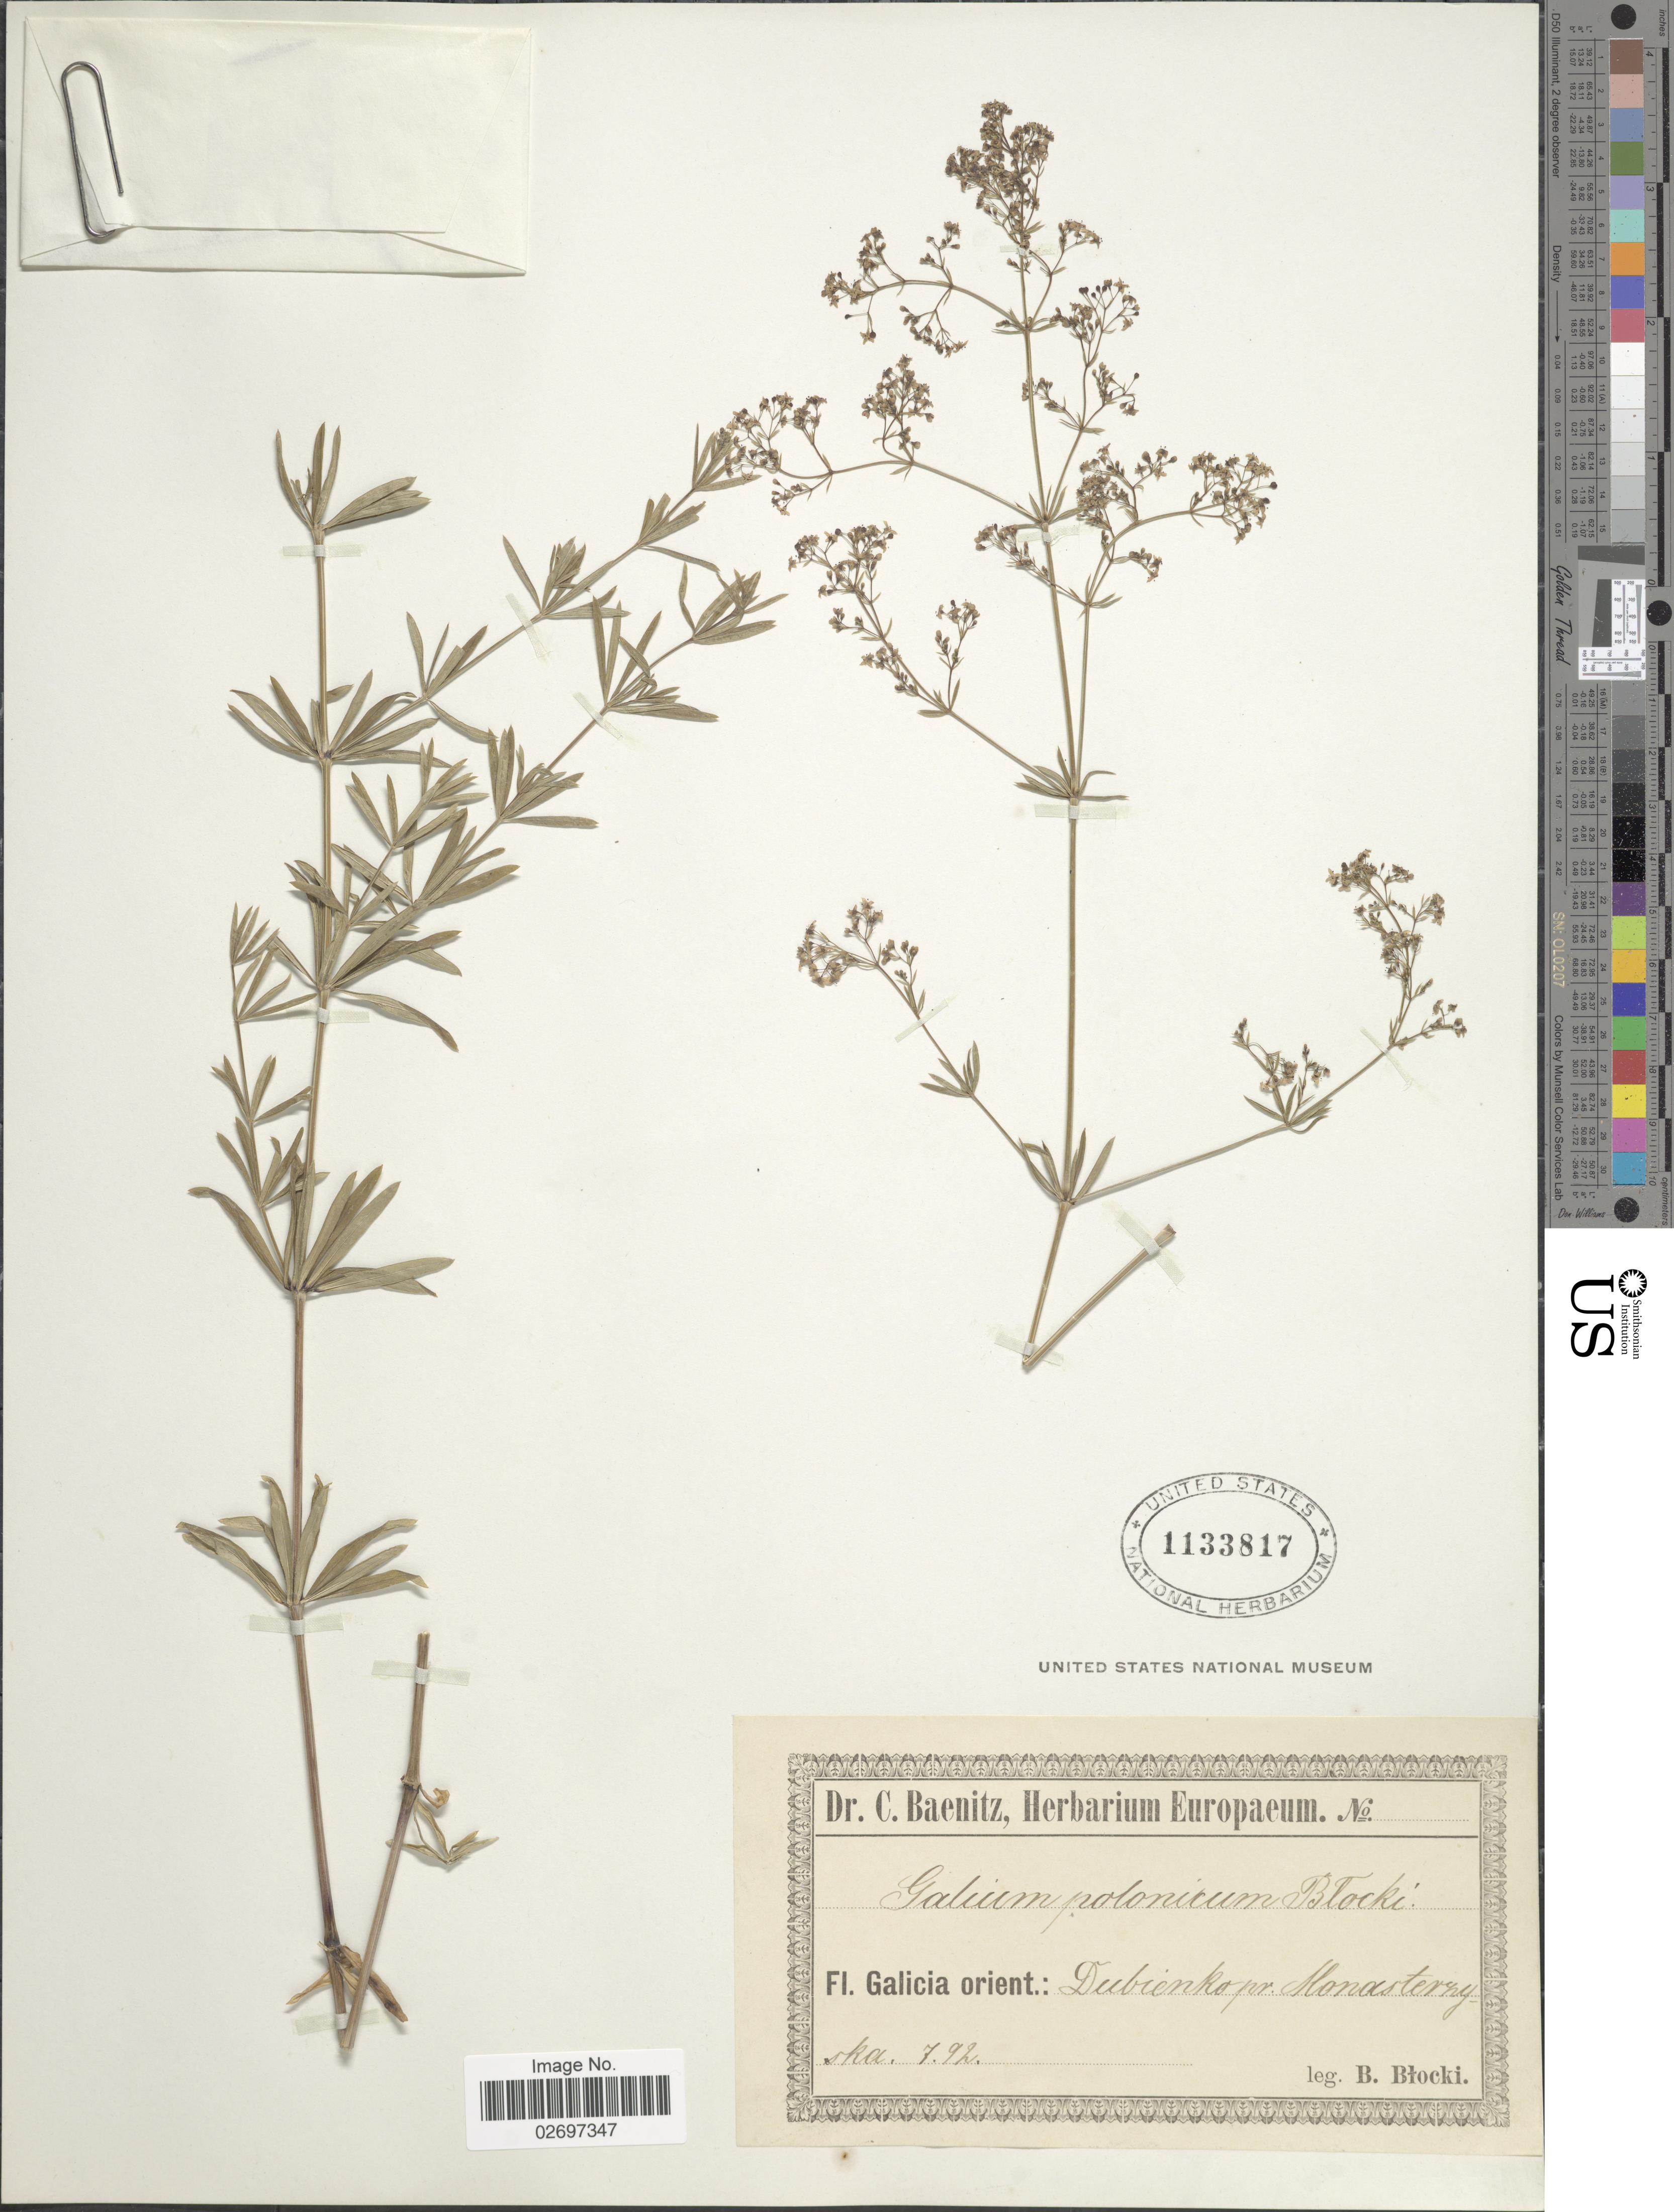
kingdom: Plantae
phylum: Tracheophyta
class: Magnoliopsida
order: Gentianales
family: Rubiaceae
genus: Galium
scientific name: Galium polonicum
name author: Blocki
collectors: B. Blocki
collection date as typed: Transcribed d/m/y: /7/92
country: France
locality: Galicia orient.: Dubienkopr. Monasterzyska [interpreted]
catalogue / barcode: US 1133817